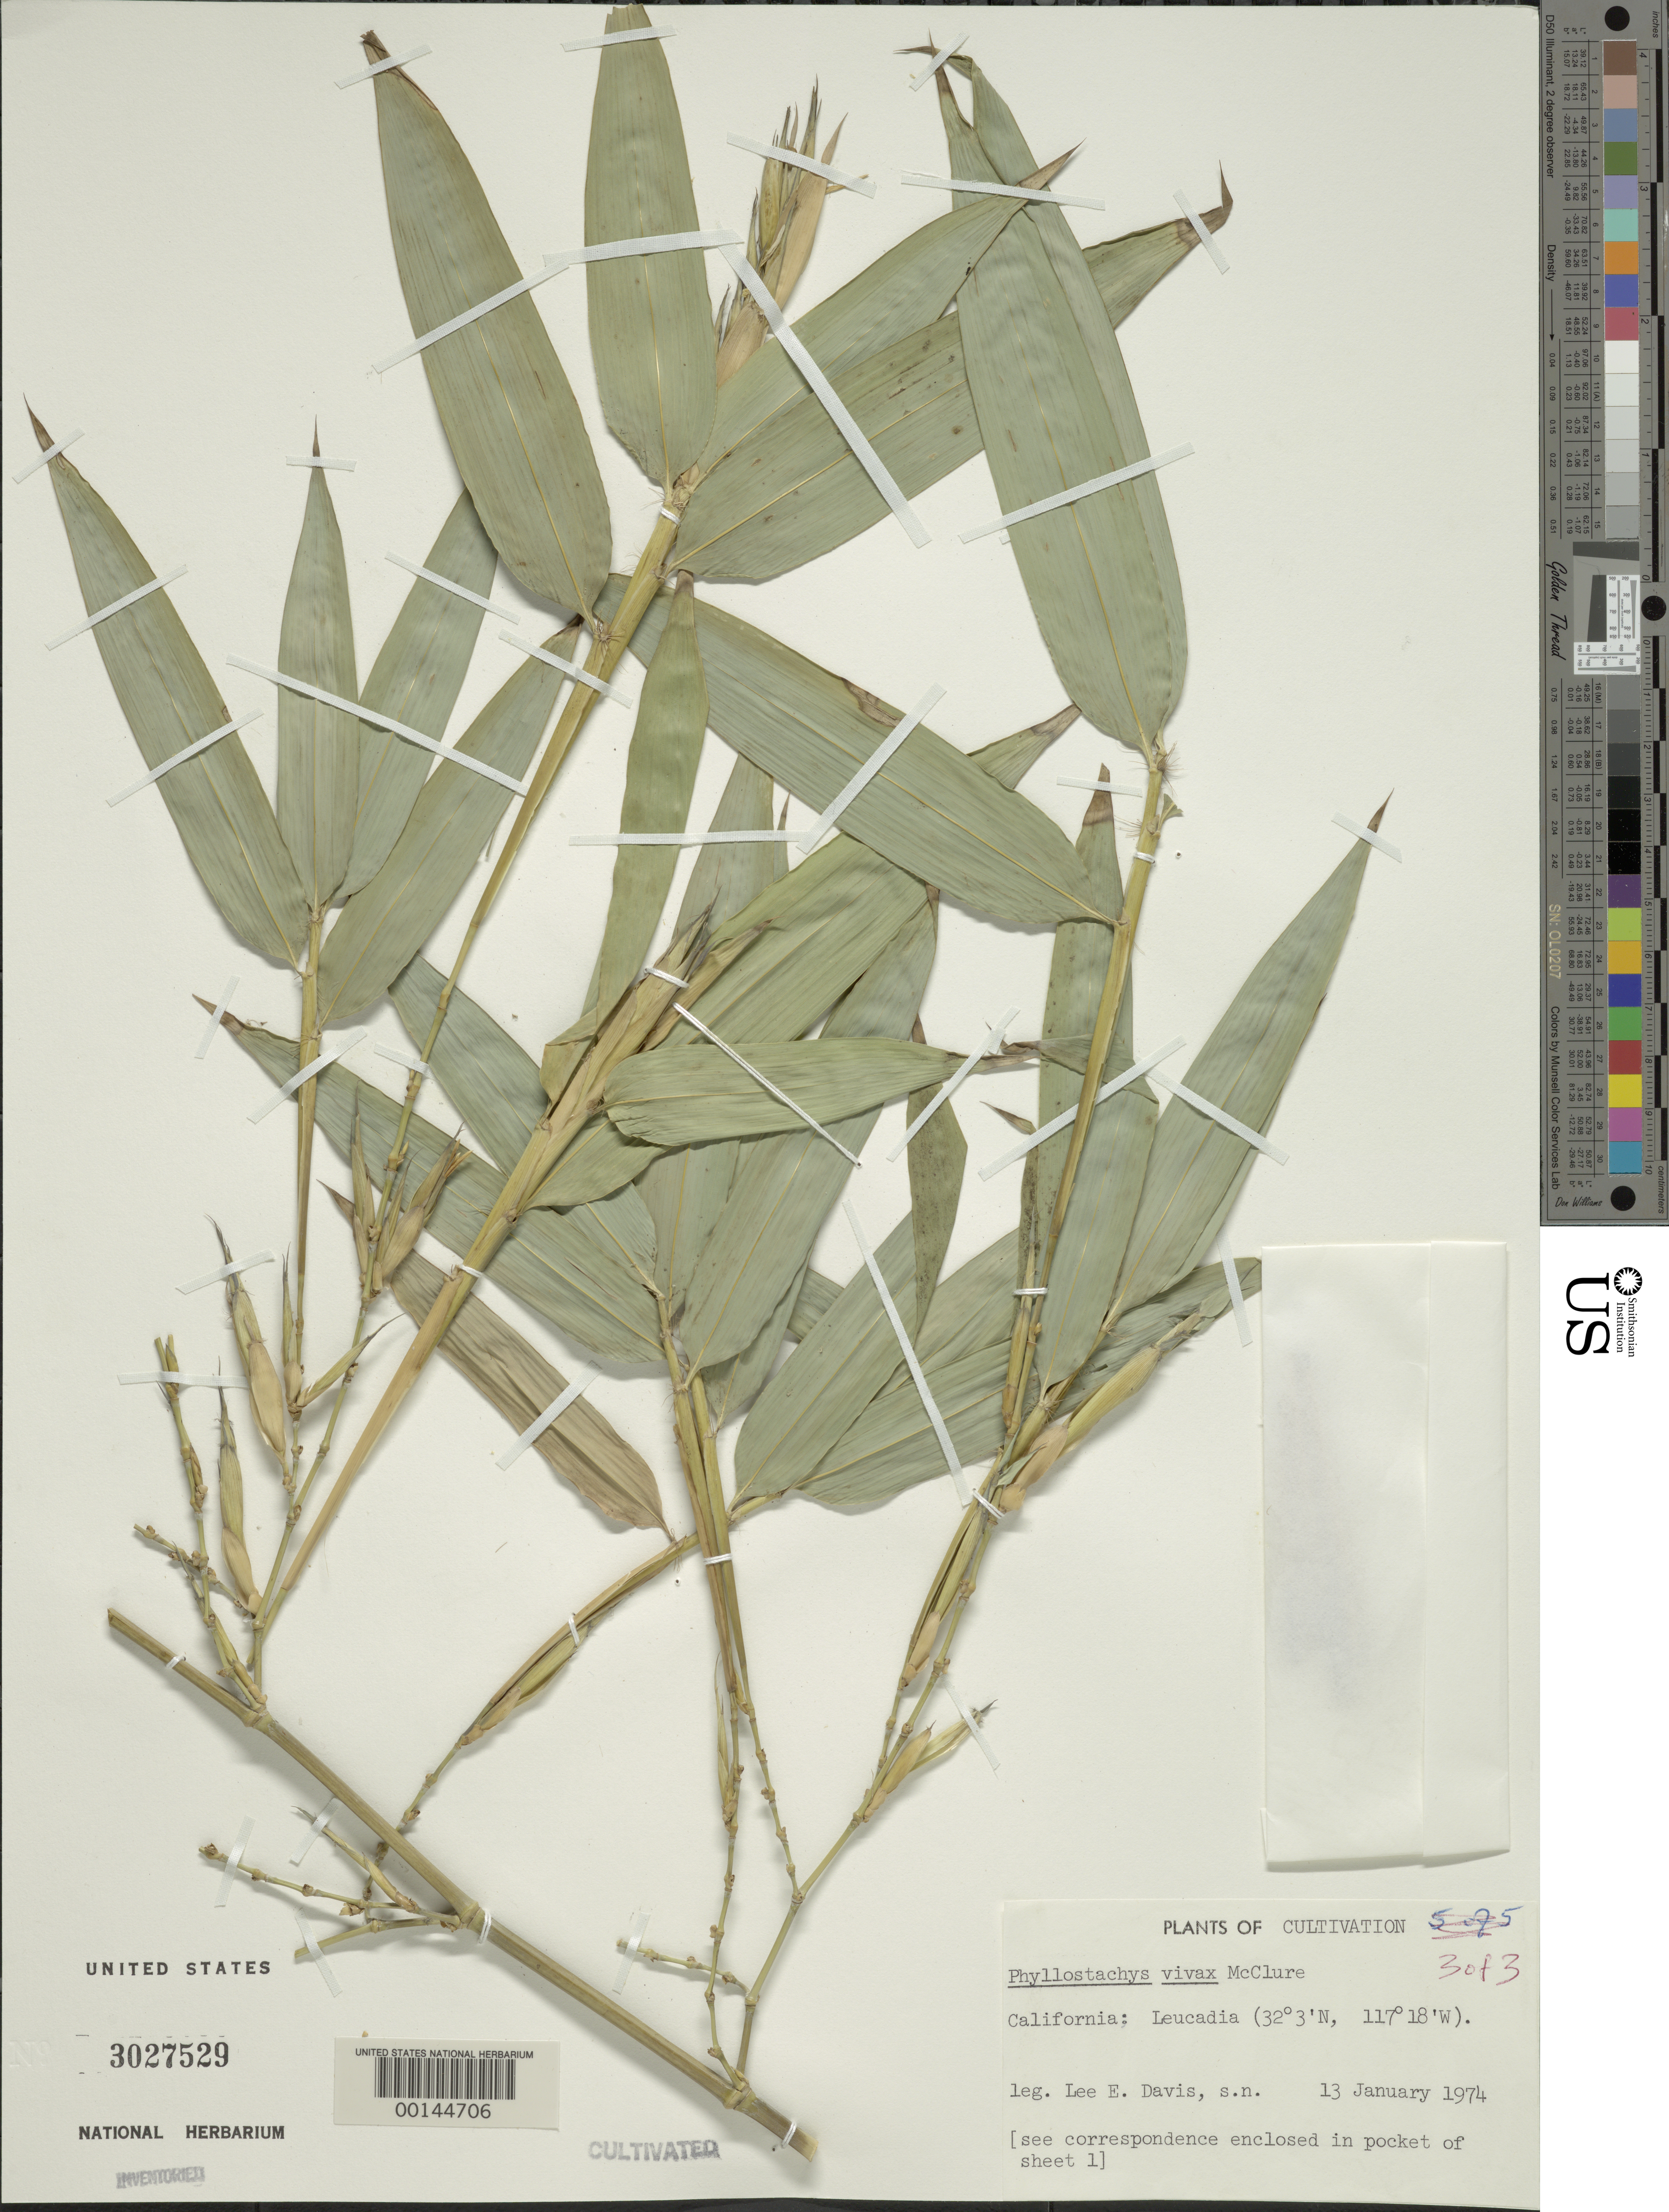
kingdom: Plantae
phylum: Tracheophyta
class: Liliopsida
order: Poales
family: Poaceae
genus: Phyllostachys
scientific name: Phyllostachys vivax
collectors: L. Davis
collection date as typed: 13 Jan 1974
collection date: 1974-01-13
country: United States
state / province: California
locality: Leucadia; lat 32 03'n: long 117 18'w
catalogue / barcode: US 3027529